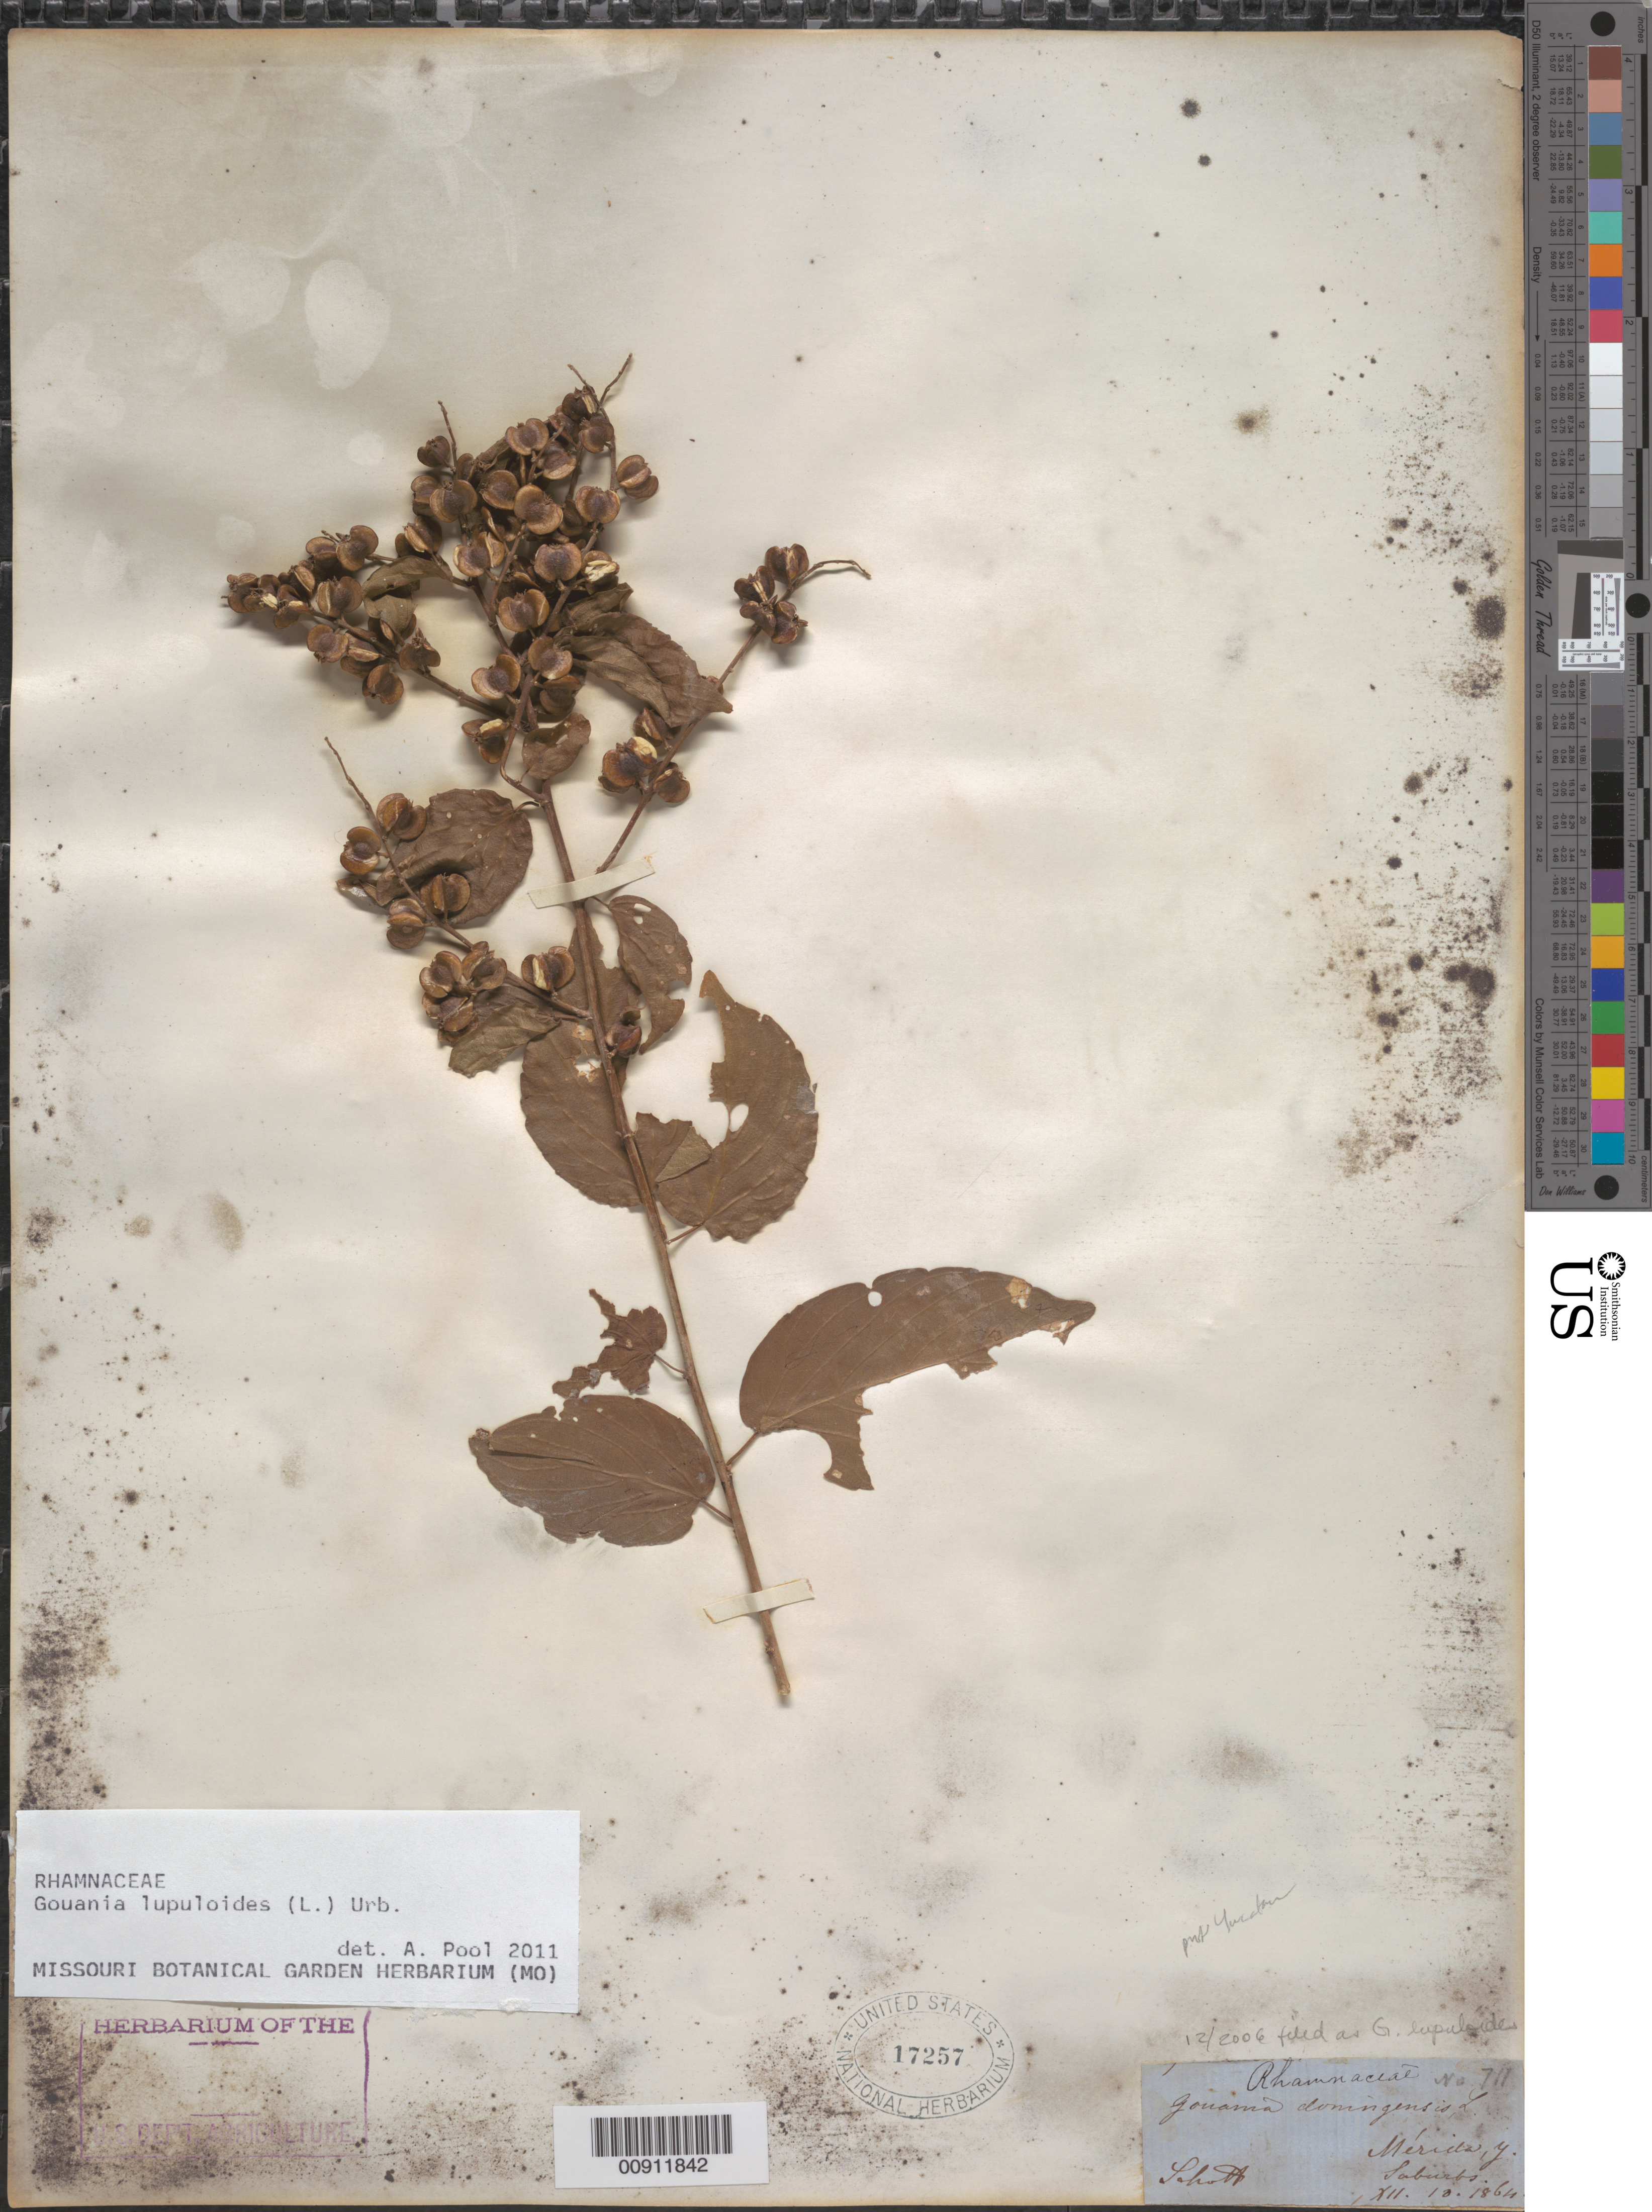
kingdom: Plantae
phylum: Tracheophyta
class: Magnoliopsida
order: Rosales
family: Rhamnaceae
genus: Gouania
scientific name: Gouania lupuloides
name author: (L.) Urb.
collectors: Schott, --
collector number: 711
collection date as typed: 10 Dec 1864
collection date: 1864-12-10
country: Mexico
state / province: Yucatán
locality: Mérida, Yucatán. Suburbs.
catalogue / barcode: US 17257